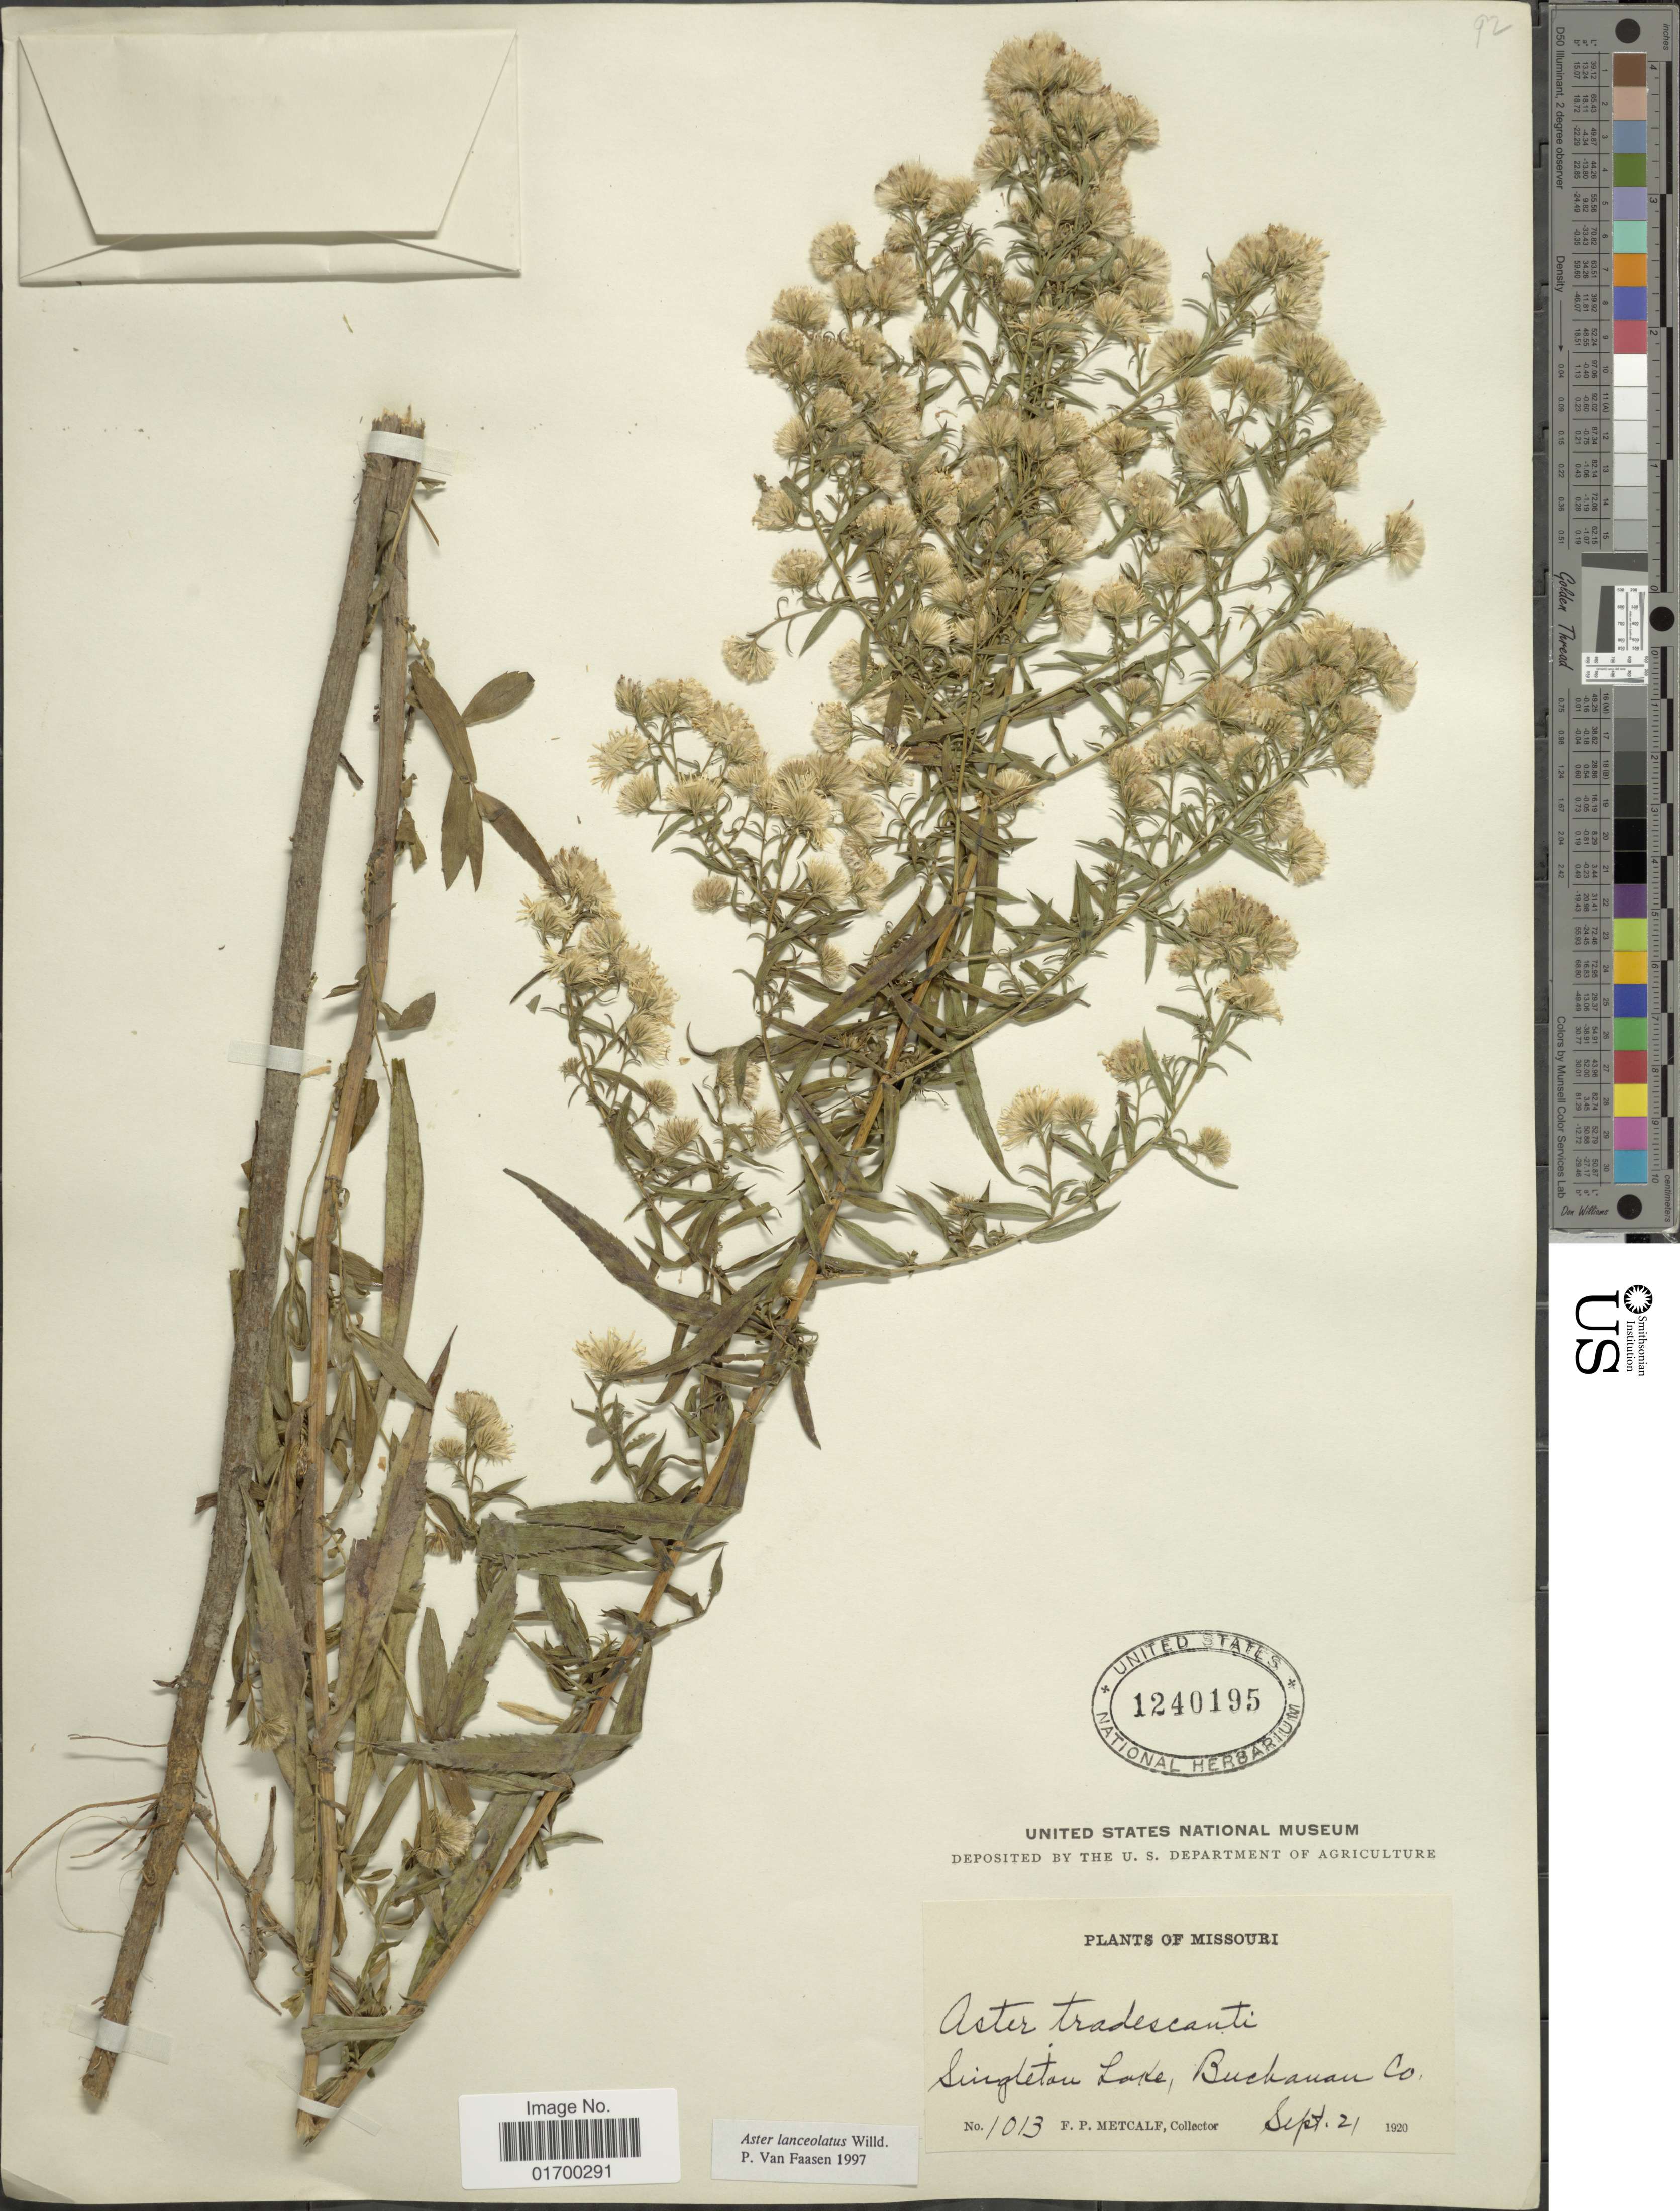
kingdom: Plantae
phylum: Tracheophyta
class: Magnoliopsida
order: Asterales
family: Asteraceae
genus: Symphyotrichum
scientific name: Symphyotrichum lanceolatum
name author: (Willd.) G.L. Nesom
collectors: F. Metcalf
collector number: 1013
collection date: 1920-09-21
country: United States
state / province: Missouri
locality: Singletau Lake, Buckanan Co.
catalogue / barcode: US 1240195